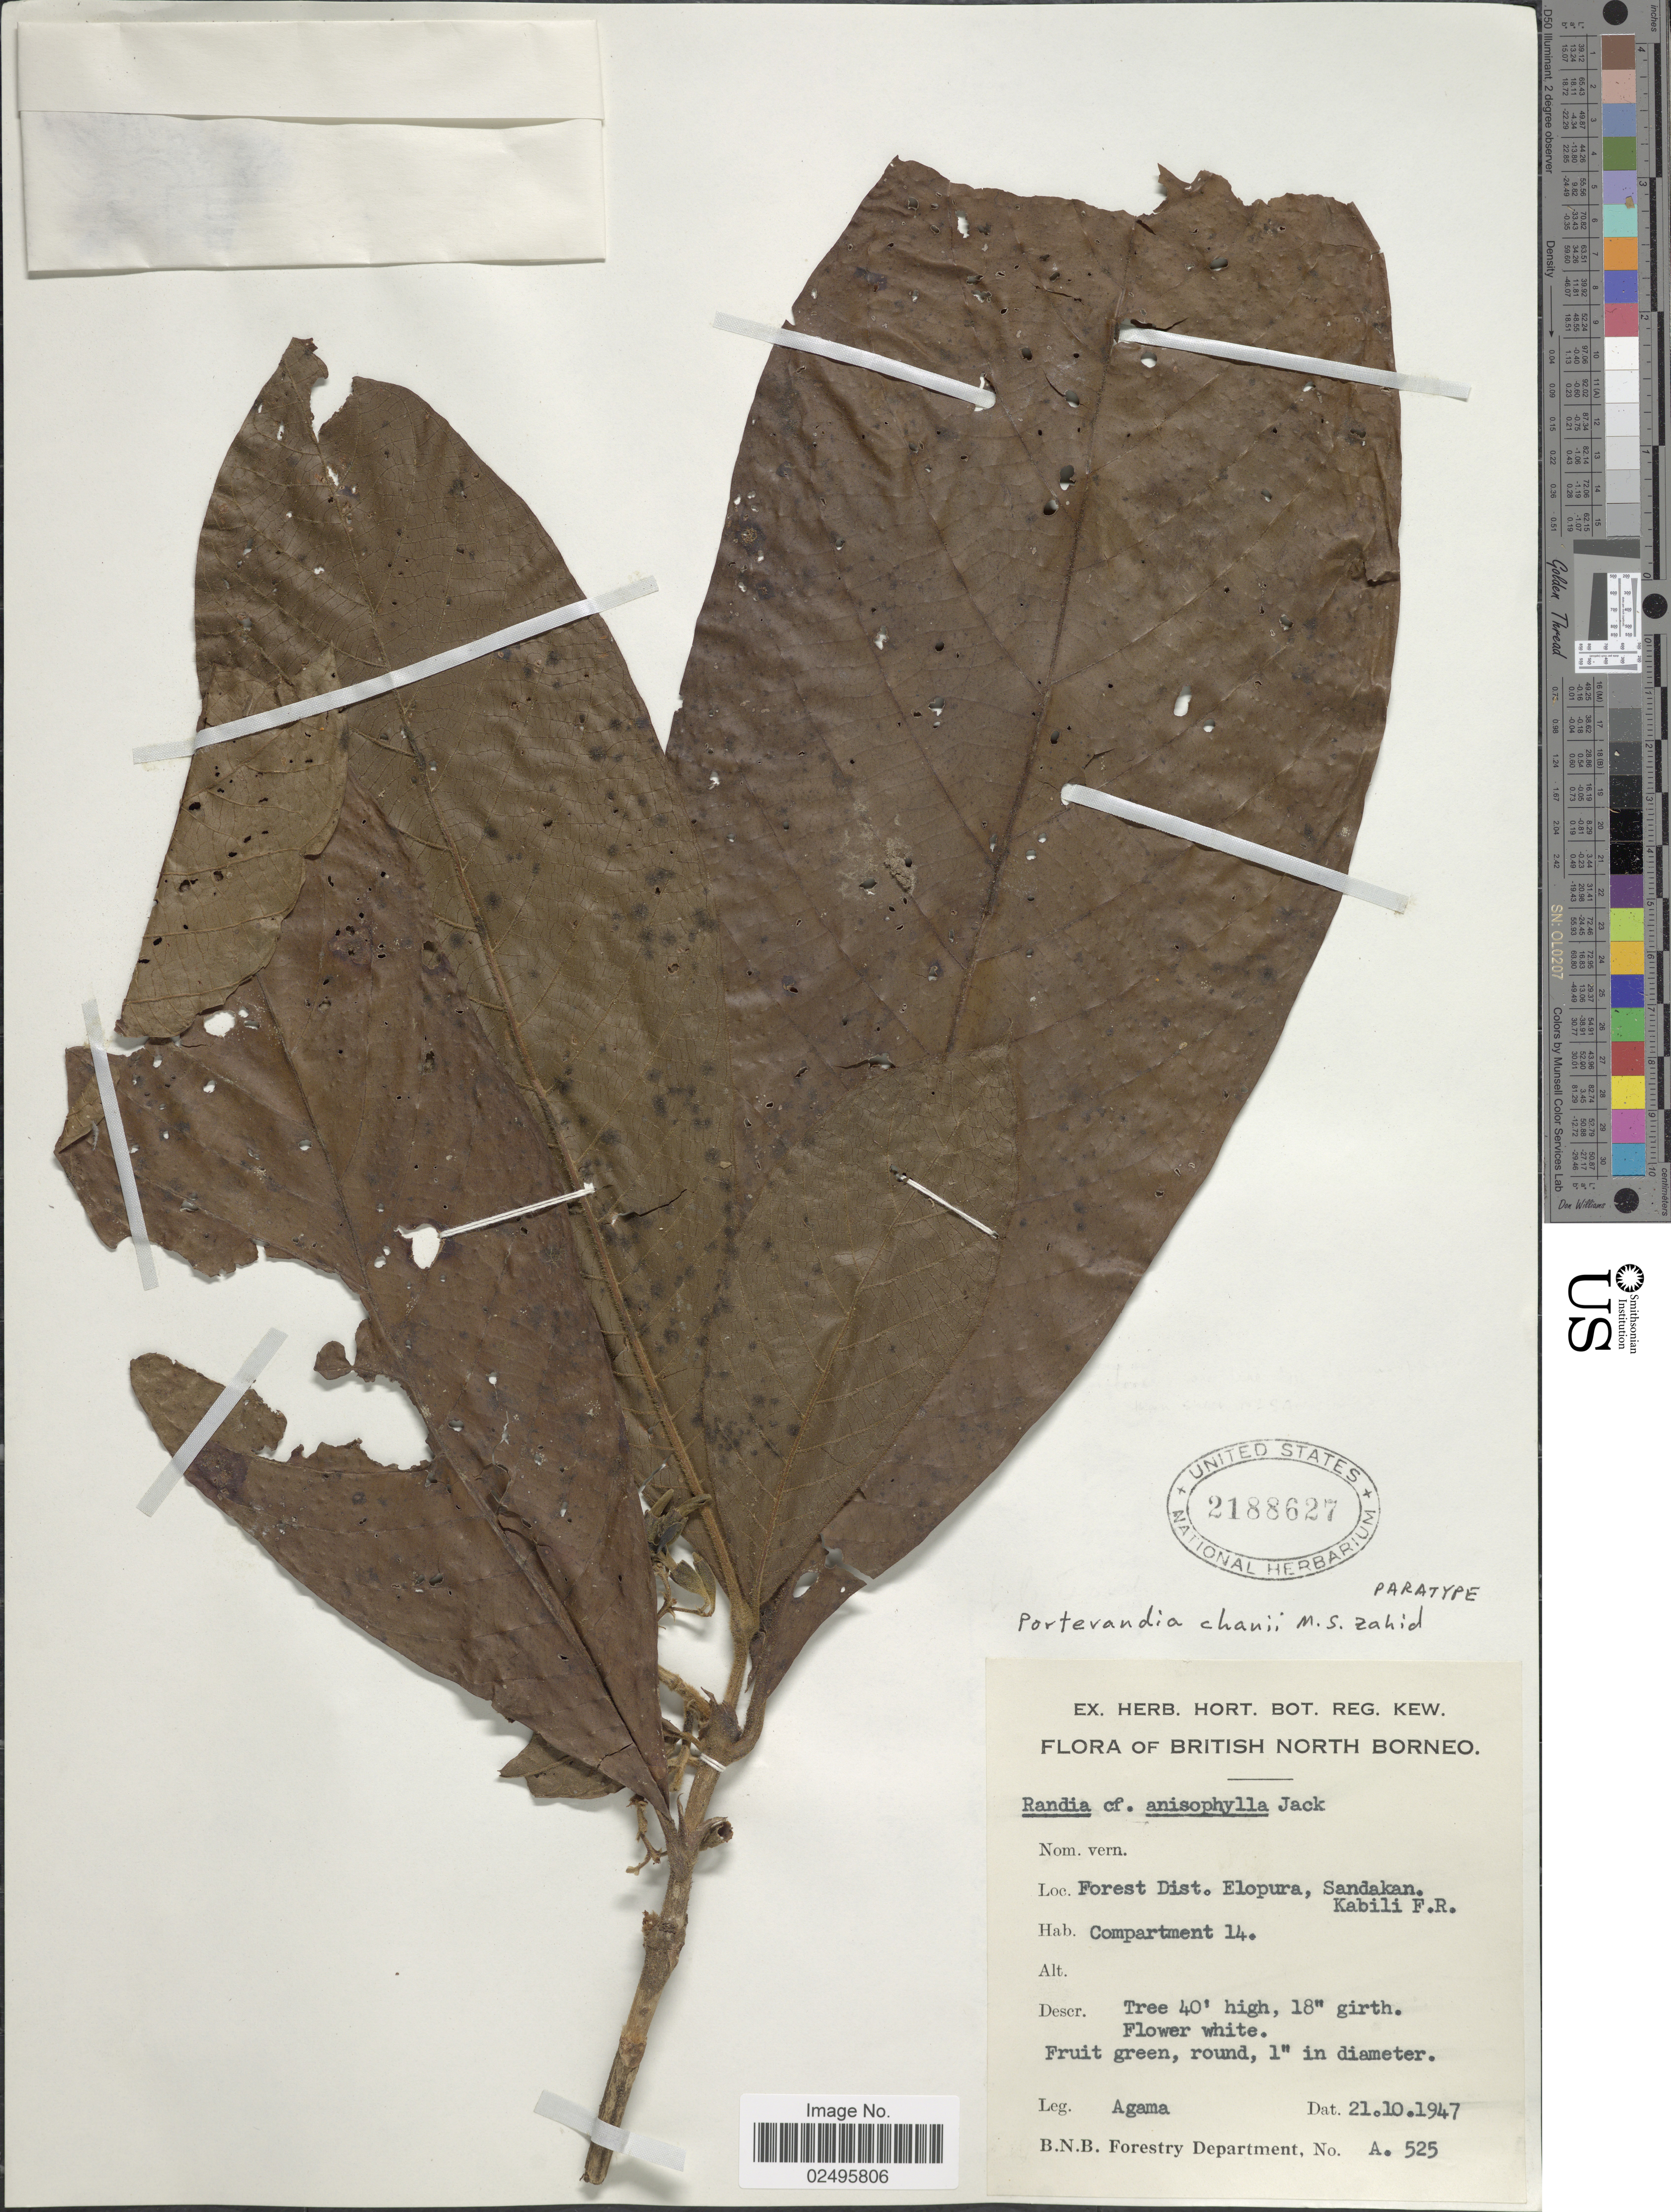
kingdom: Plantae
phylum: Tracheophyta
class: Magnoliopsida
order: Gentianales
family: Rubiaceae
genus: Porterandia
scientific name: Porterandia chanii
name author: Zahid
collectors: Agama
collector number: A525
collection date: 1947-10-21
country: Malaysia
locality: British North Borneo. Forest Dist. Elopura, Sandakan Kabili F. R. Compartment 14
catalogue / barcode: US 2188627